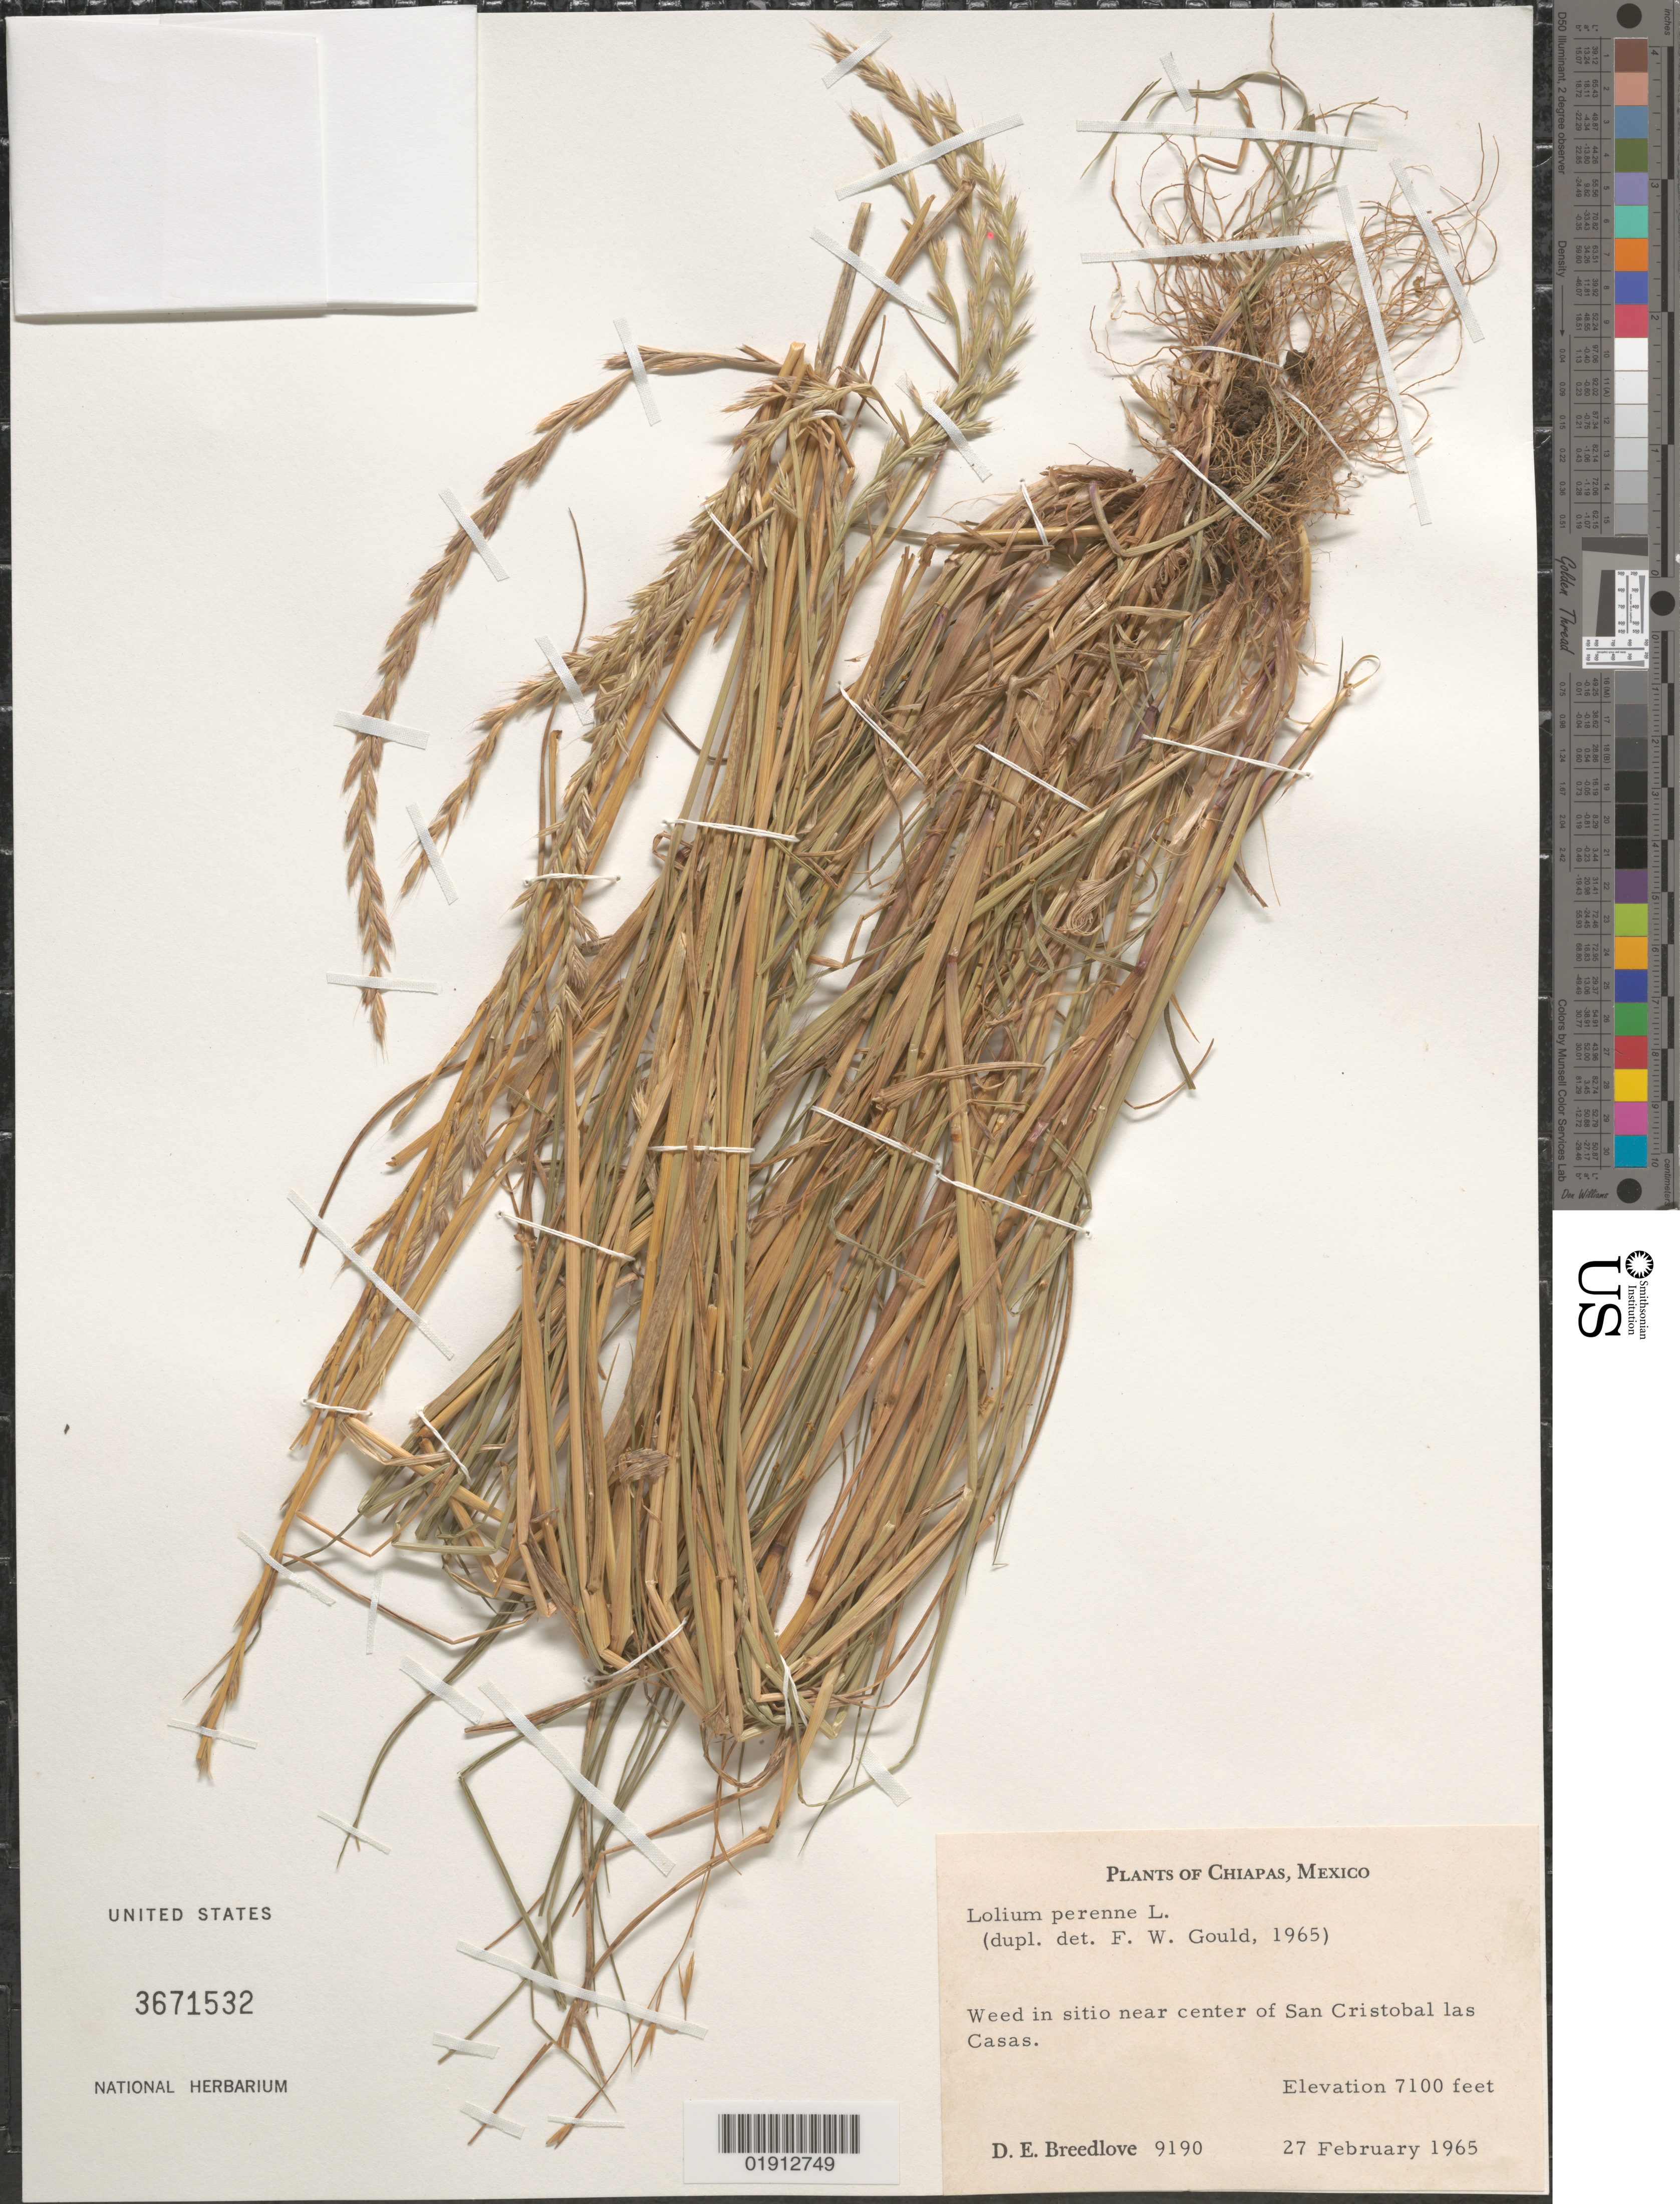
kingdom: Plantae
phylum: Tracheophyta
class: Liliopsida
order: Poales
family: Poaceae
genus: Lolium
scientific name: Lolium perenne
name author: L.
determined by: Gould, F. W.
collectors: D. E. Breedlove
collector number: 9190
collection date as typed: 27 February 1965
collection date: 1965-02-27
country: Mexico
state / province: Chiapas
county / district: San Cristóbal de las Casas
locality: Near center of San Cristobal las Casas.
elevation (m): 2164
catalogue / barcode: US 3671532